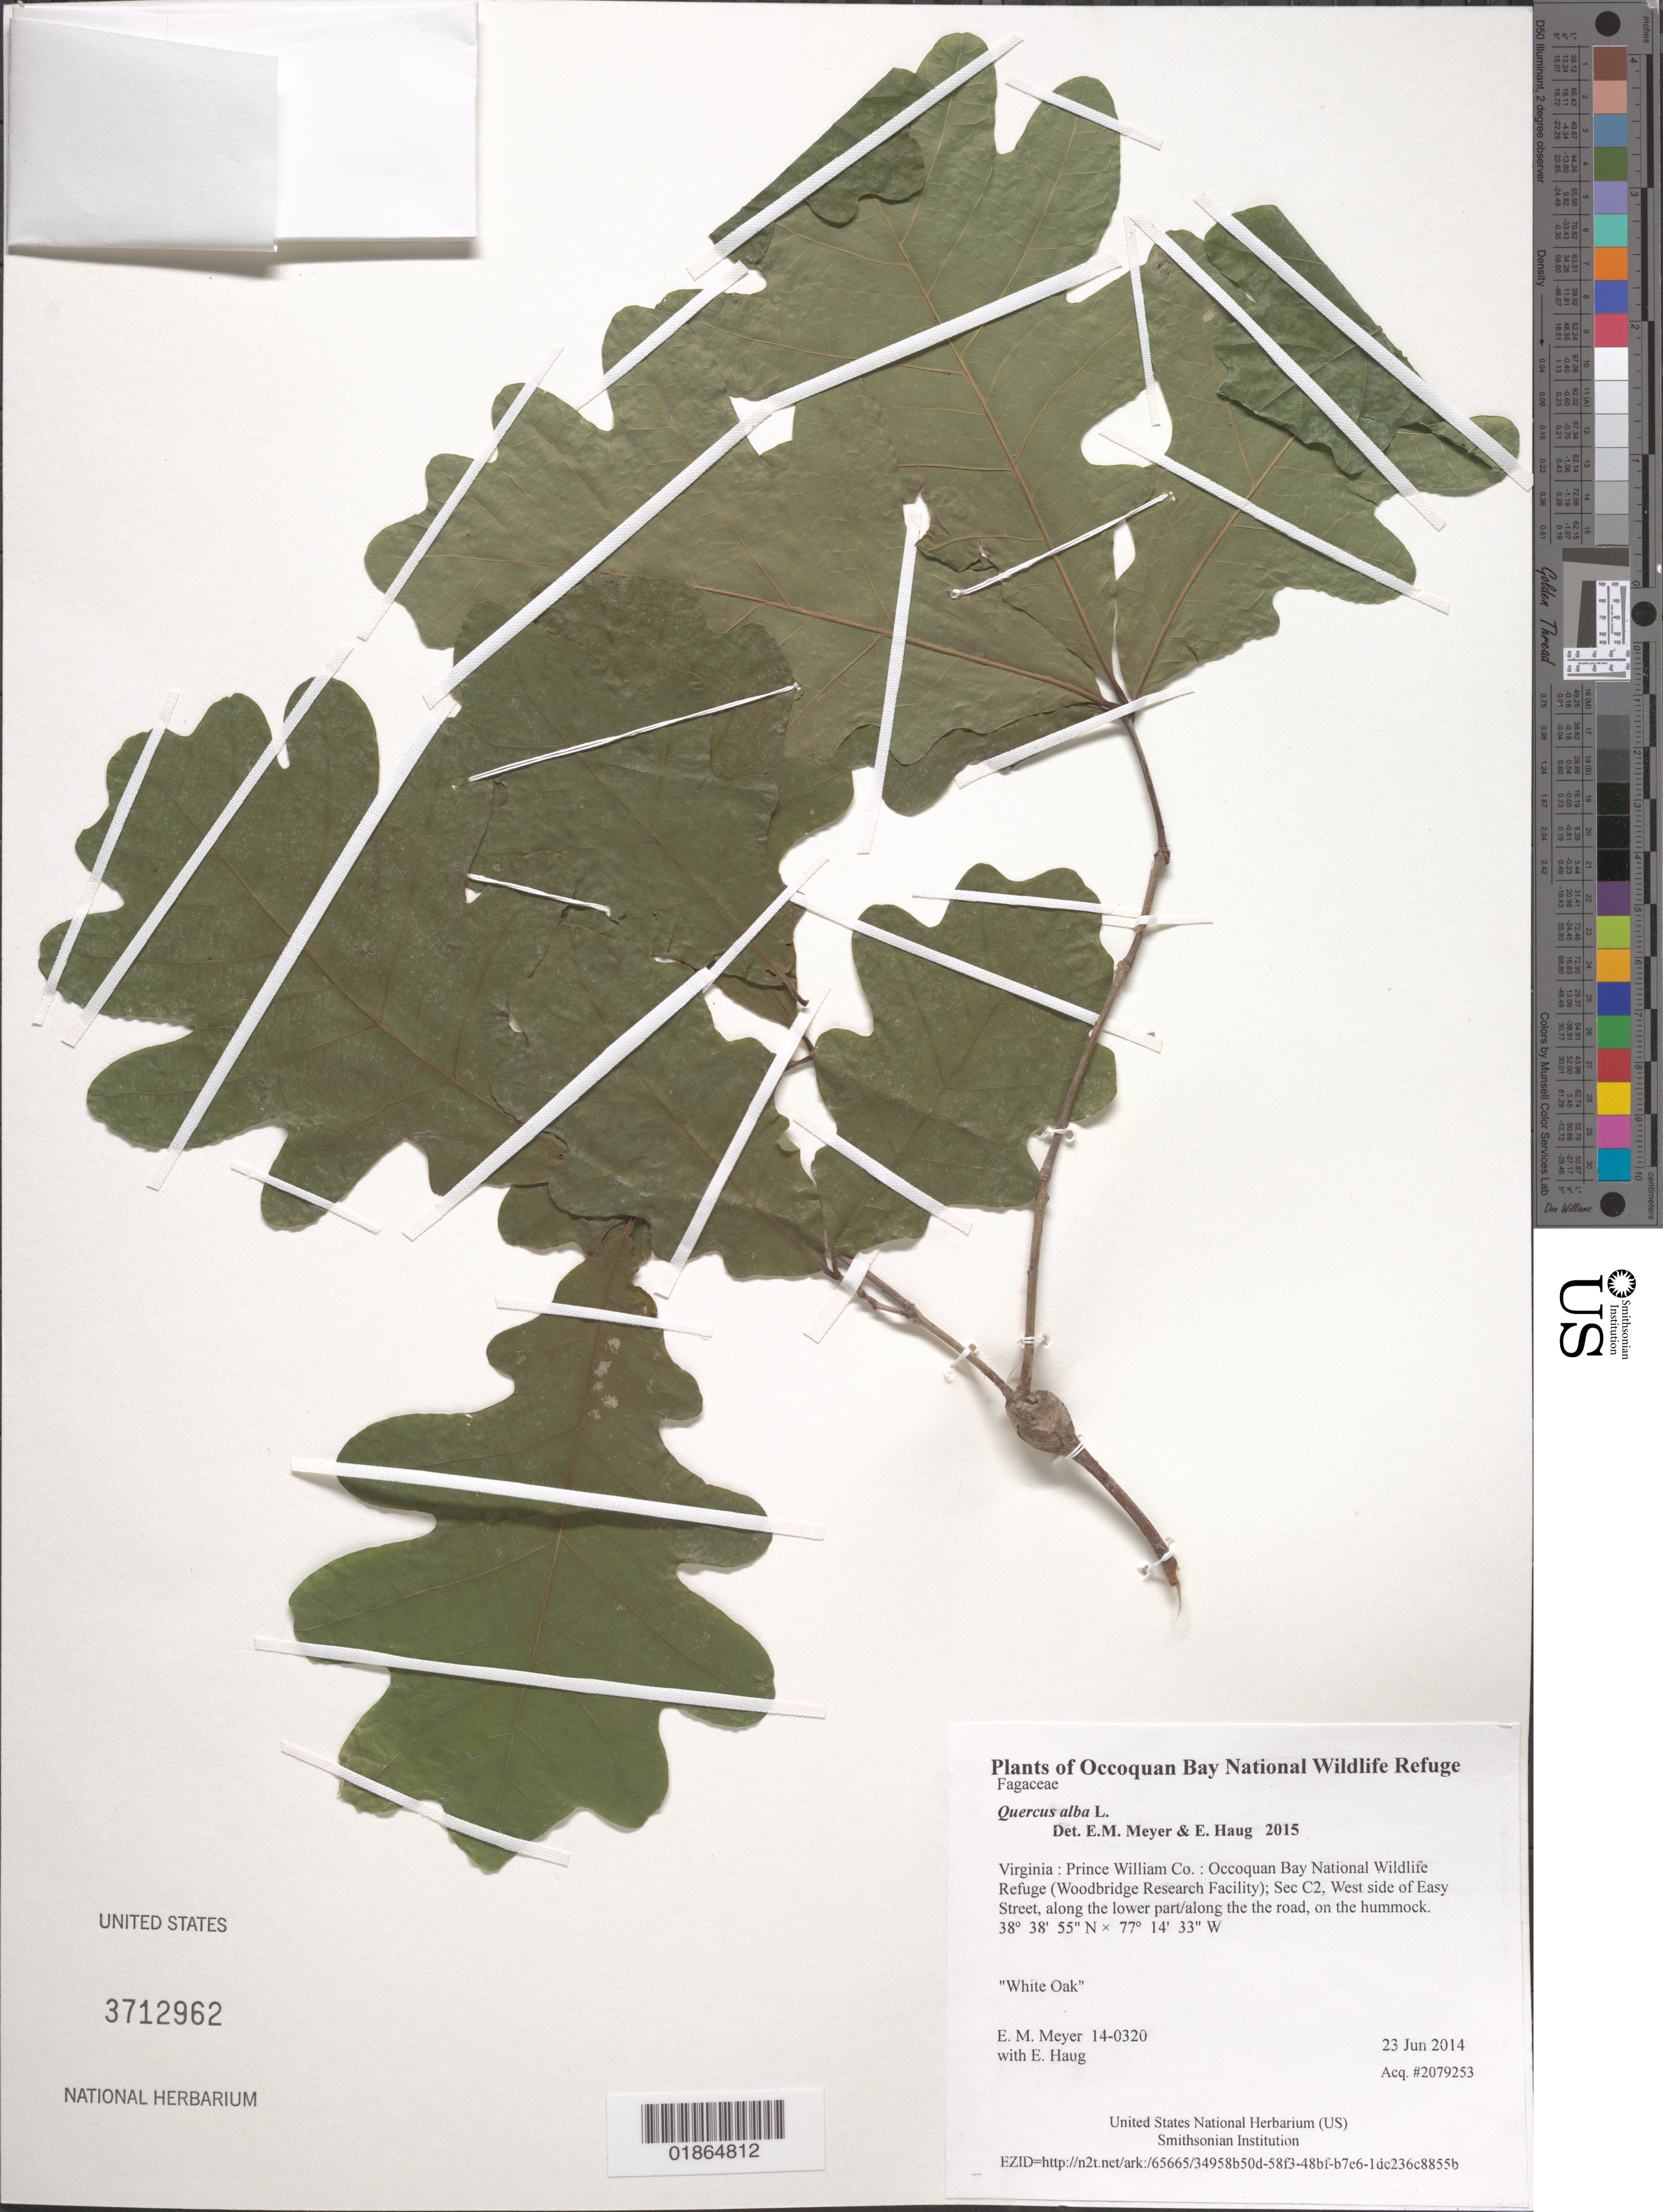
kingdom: Plantae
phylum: Tracheophyta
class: Magnoliopsida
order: Fagales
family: Fagaceae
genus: Quercus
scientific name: Quercus alba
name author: L.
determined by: Meyer, E. M.; Haug, E.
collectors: E. M. Meyer & E. Haug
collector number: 14-0320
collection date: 2014-06-23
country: United States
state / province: Virginia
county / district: Prince William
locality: Occoquan Bay National Wildlife Refuge (Woodbridge Research Facility); Sec C2, West side of Easy Street, along the lower part/along the the road, on the hummock.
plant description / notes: White Oak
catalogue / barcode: US 3712962